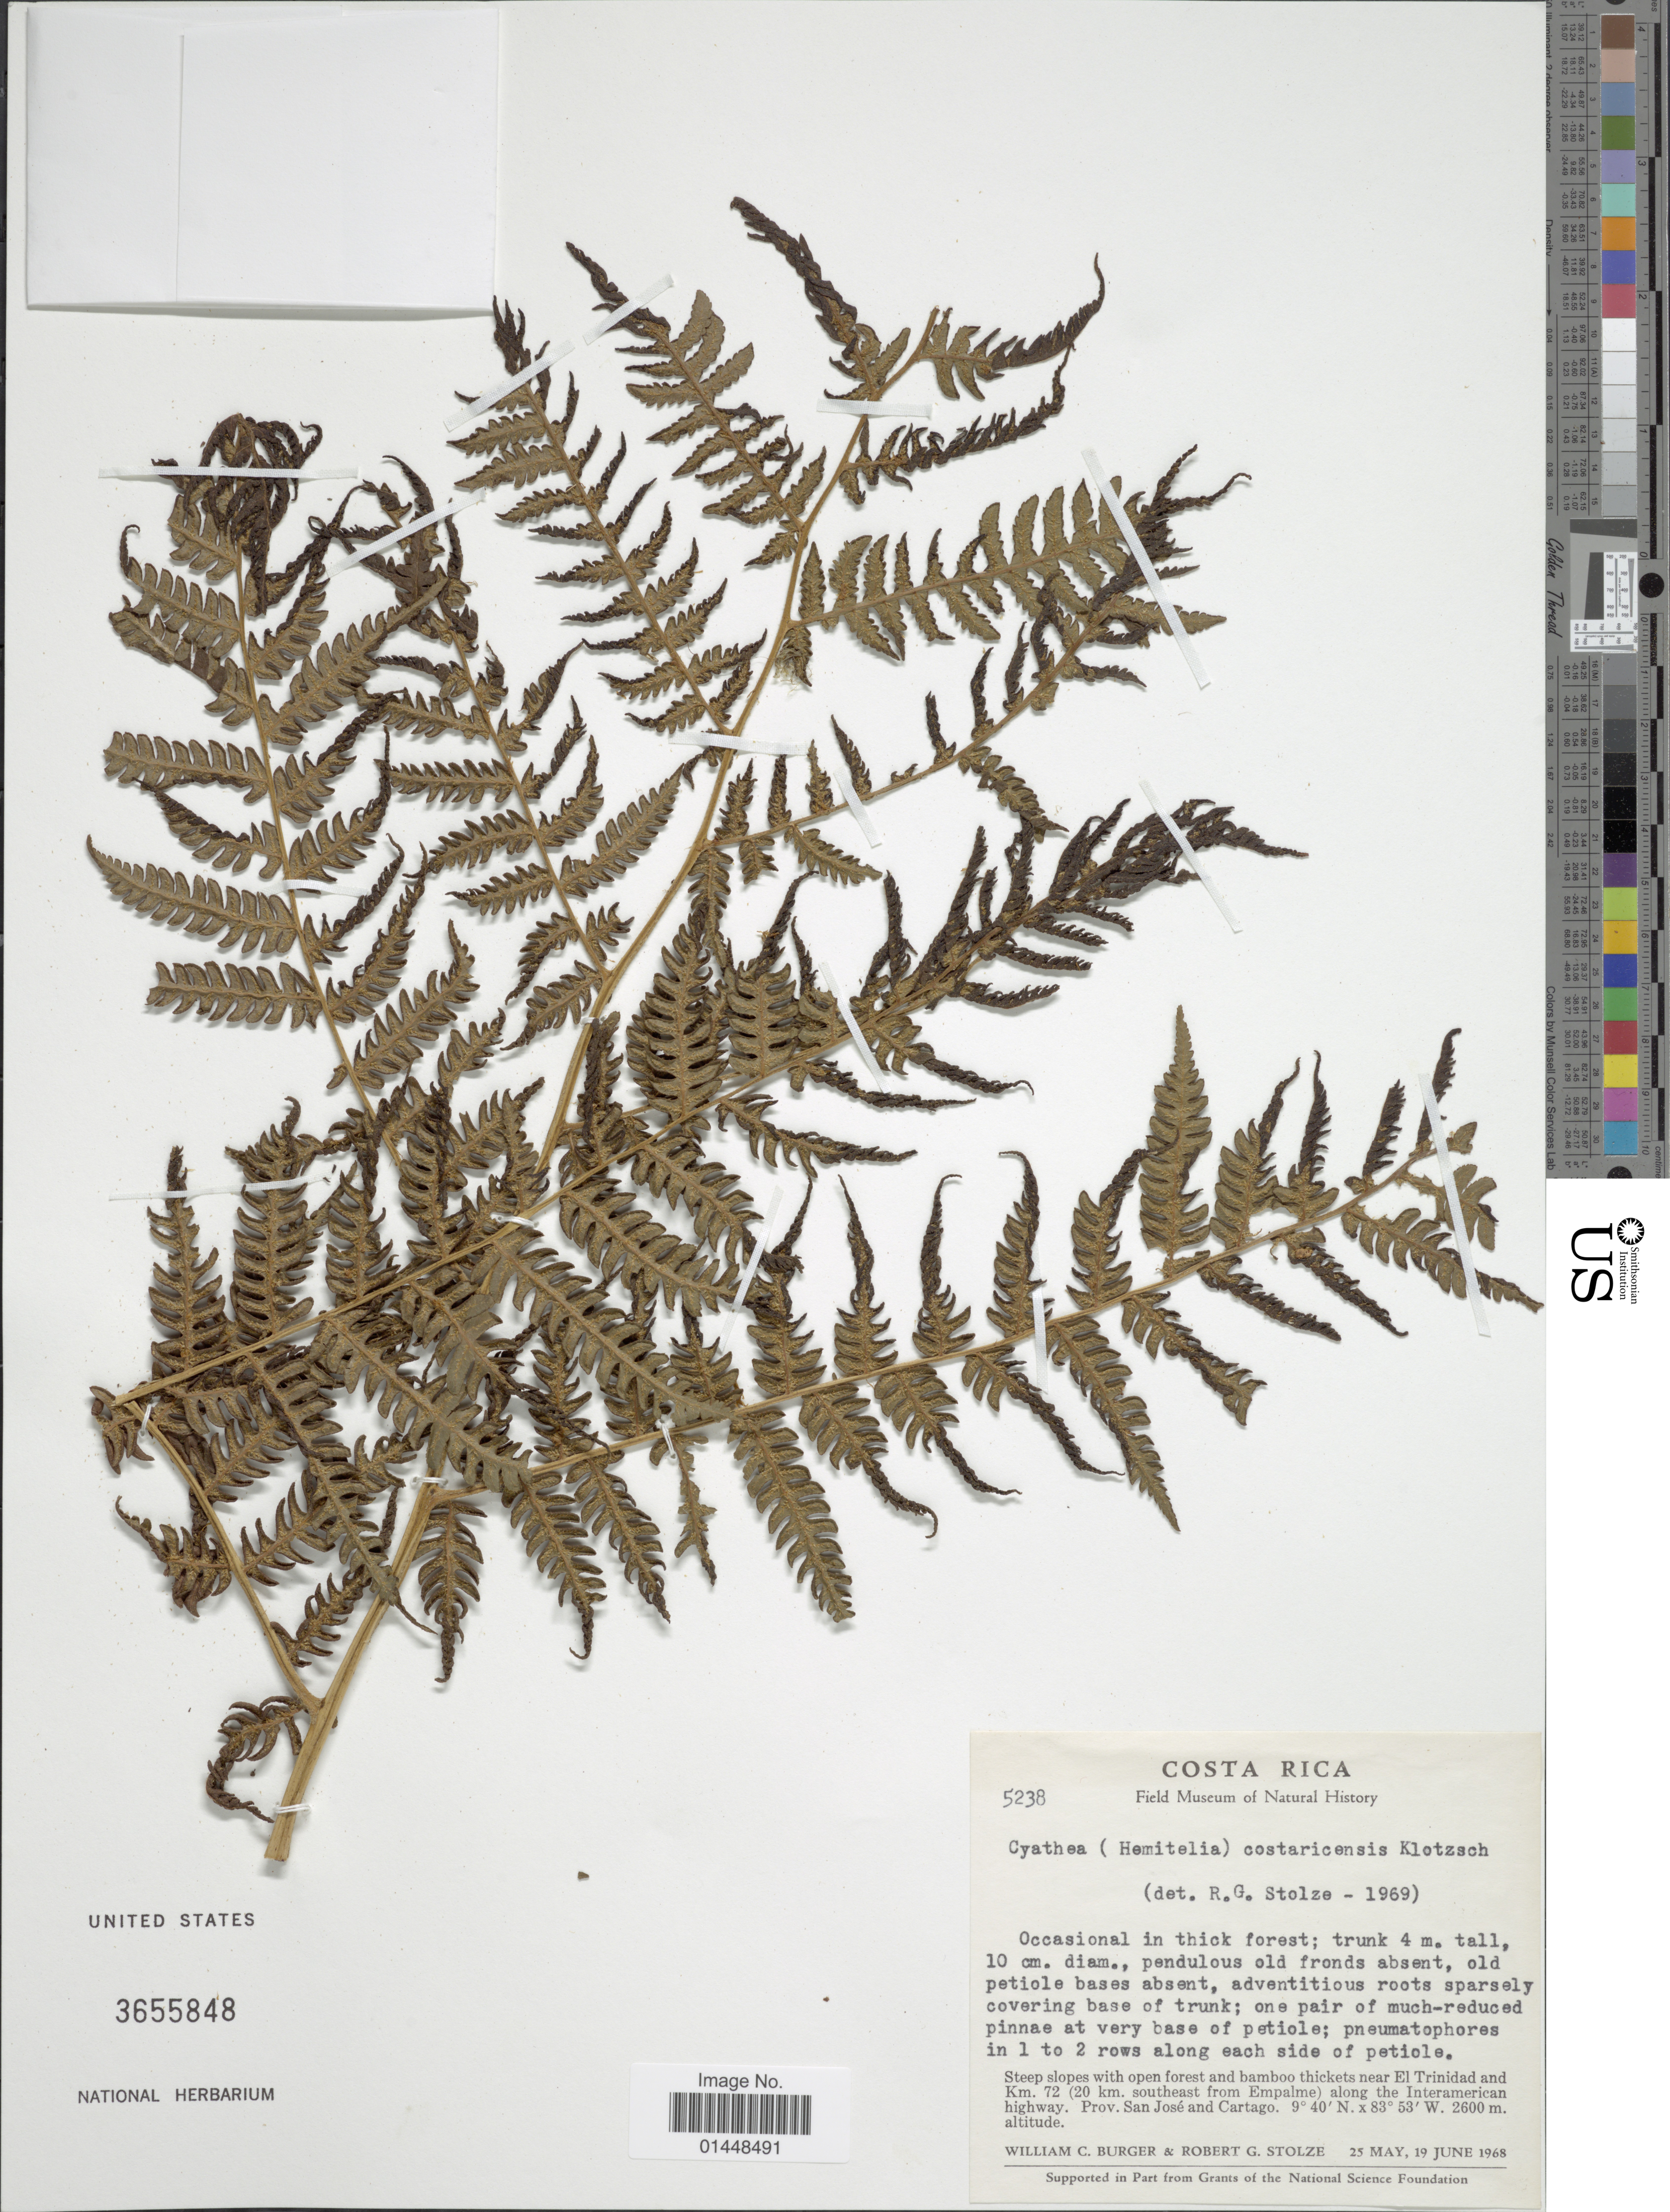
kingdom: Plantae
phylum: Tracheophyta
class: Polypodiopsida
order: Cyatheales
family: Cyatheaceae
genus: Cyathea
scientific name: Cyathea costaricensis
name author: (Kuhn) Domin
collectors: W. Burger & R. G. Stolze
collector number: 5238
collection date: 1968-05-25/1968-06-19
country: Costa Rica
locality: Near El Trinidad and Km 72 (20 km southeast from Empalme) along the Interamerican highway. Prov. San Jose and Cartago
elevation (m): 2600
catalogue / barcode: US 3655848